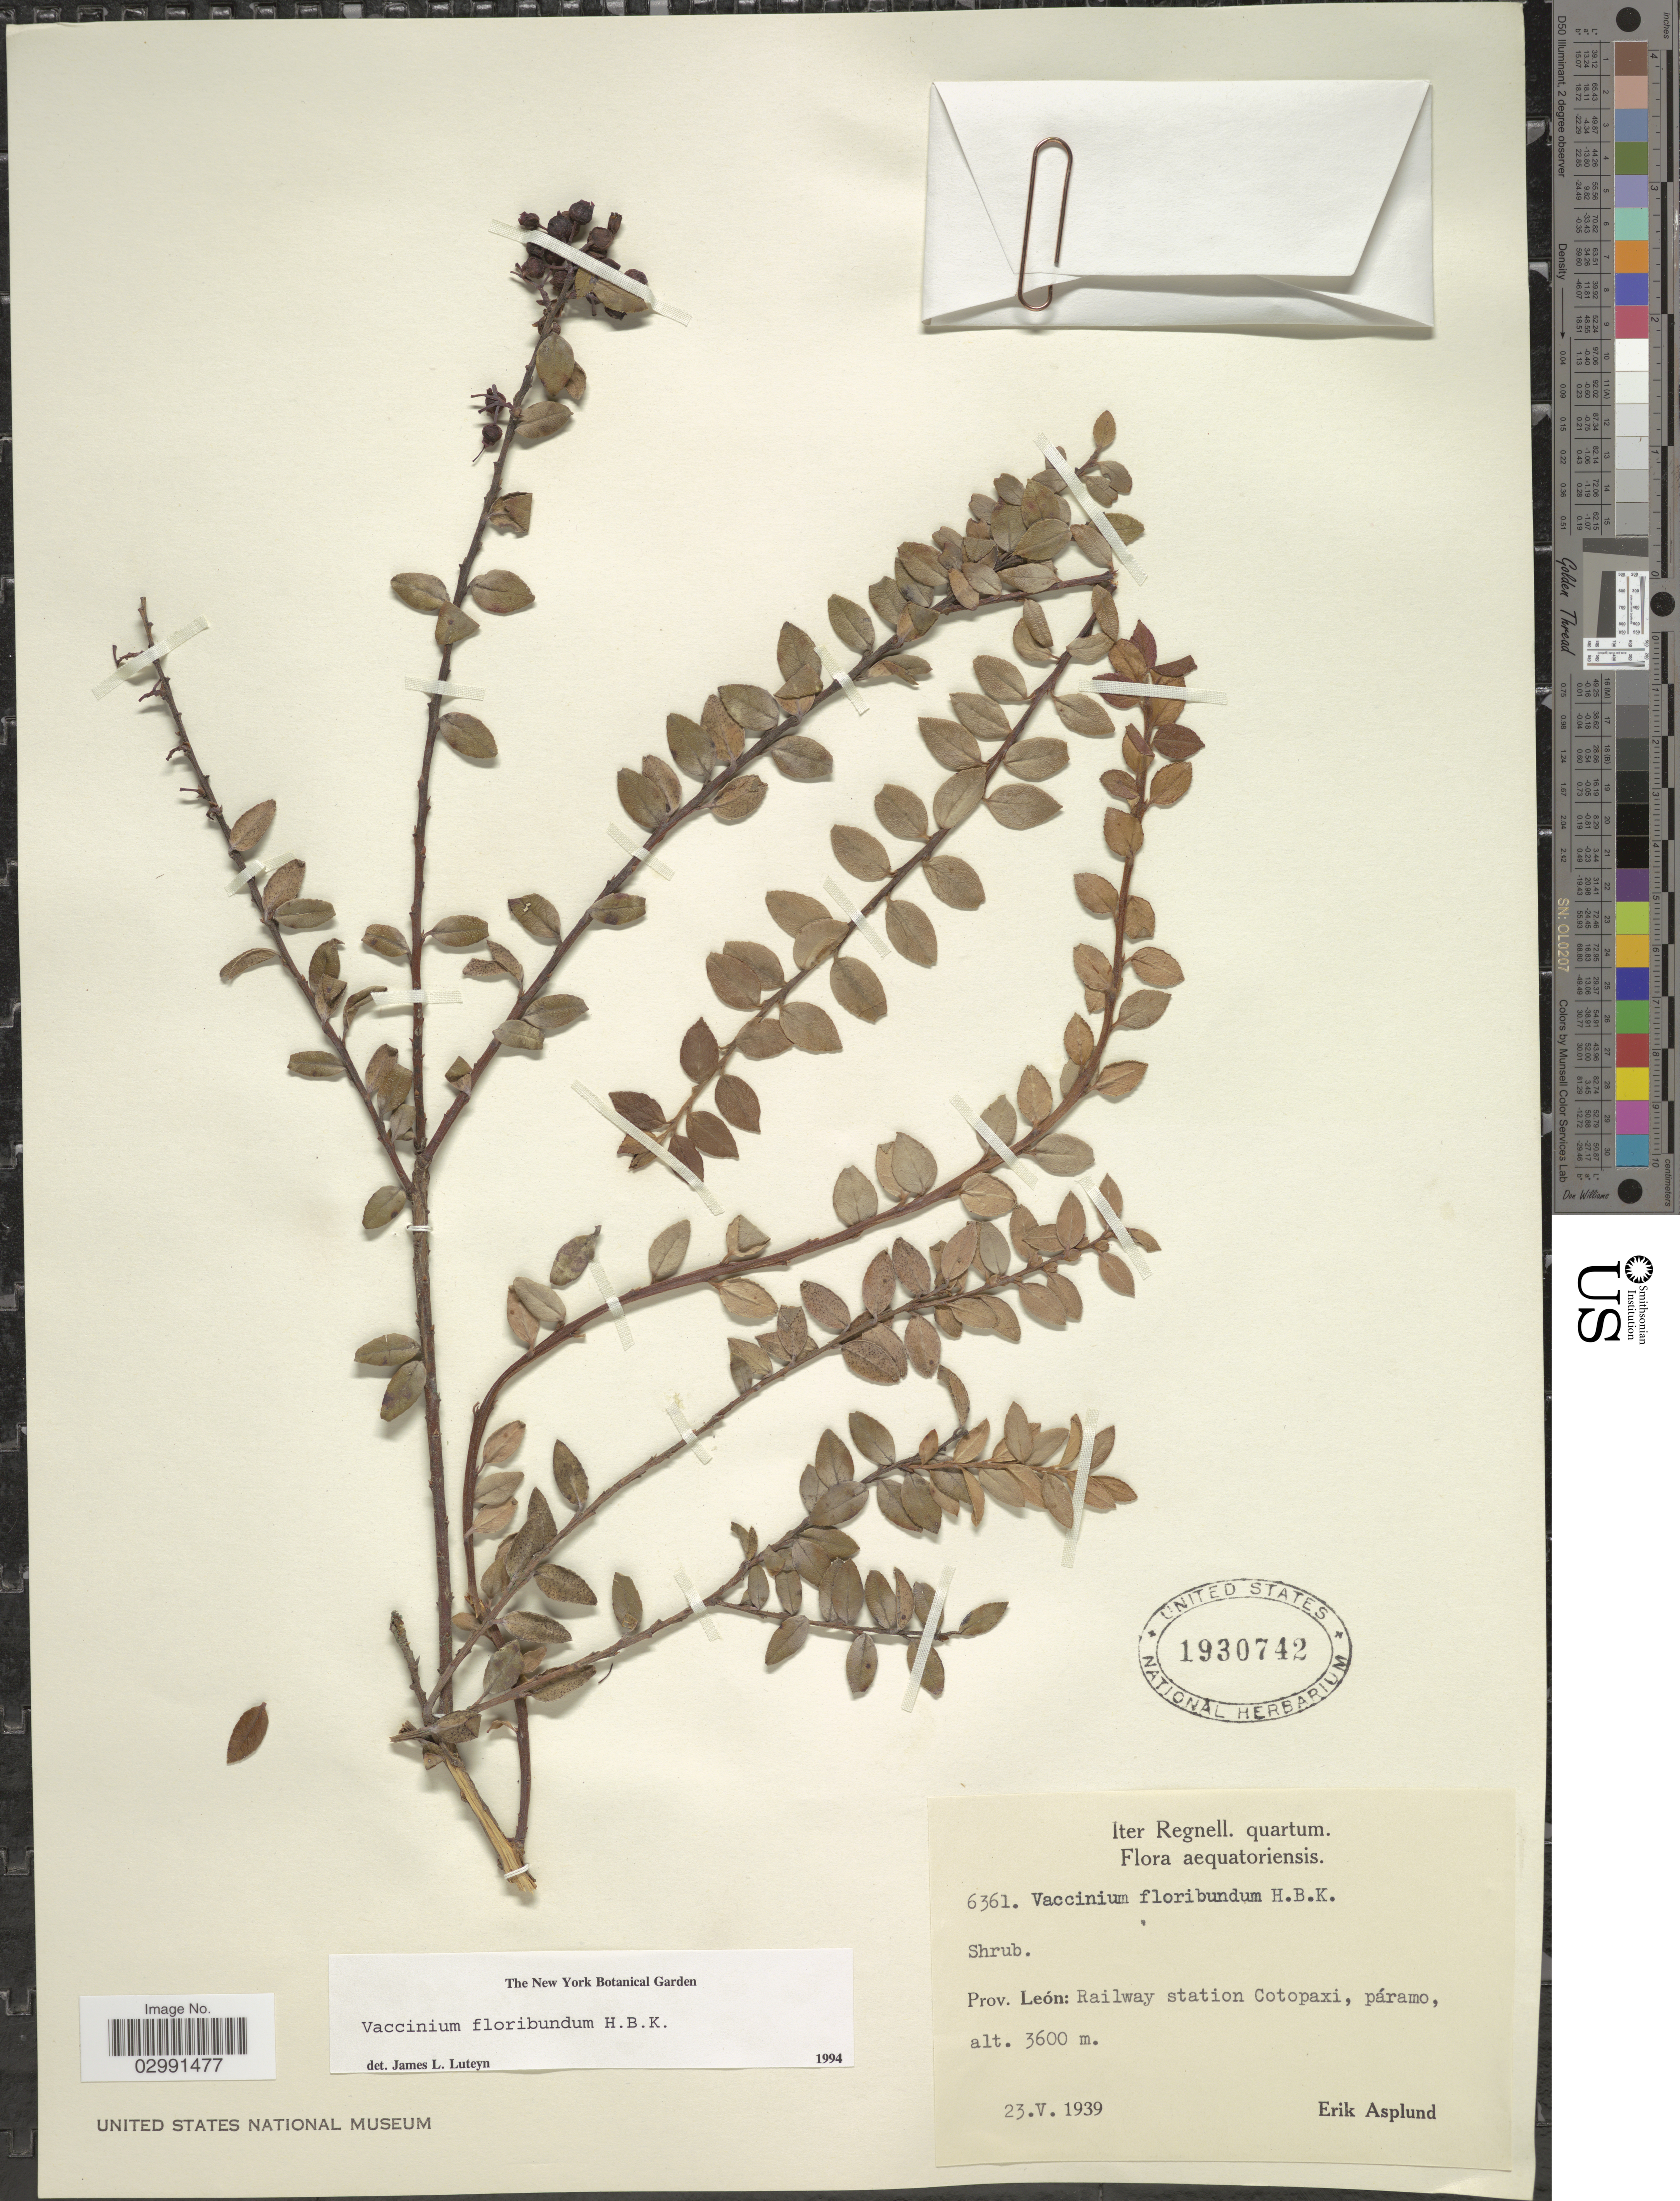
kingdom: Plantae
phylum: Tracheophyta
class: Magnoliopsida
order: Ericales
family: Ericaceae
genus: Vaccinium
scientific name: Vaccinium floribundum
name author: Kunth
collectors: E. Asplund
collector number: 6361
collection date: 1939-05-23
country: Nicaragua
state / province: Leon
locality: Railway station Cotopaxi, páramo.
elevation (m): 3600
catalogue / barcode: US 1930742